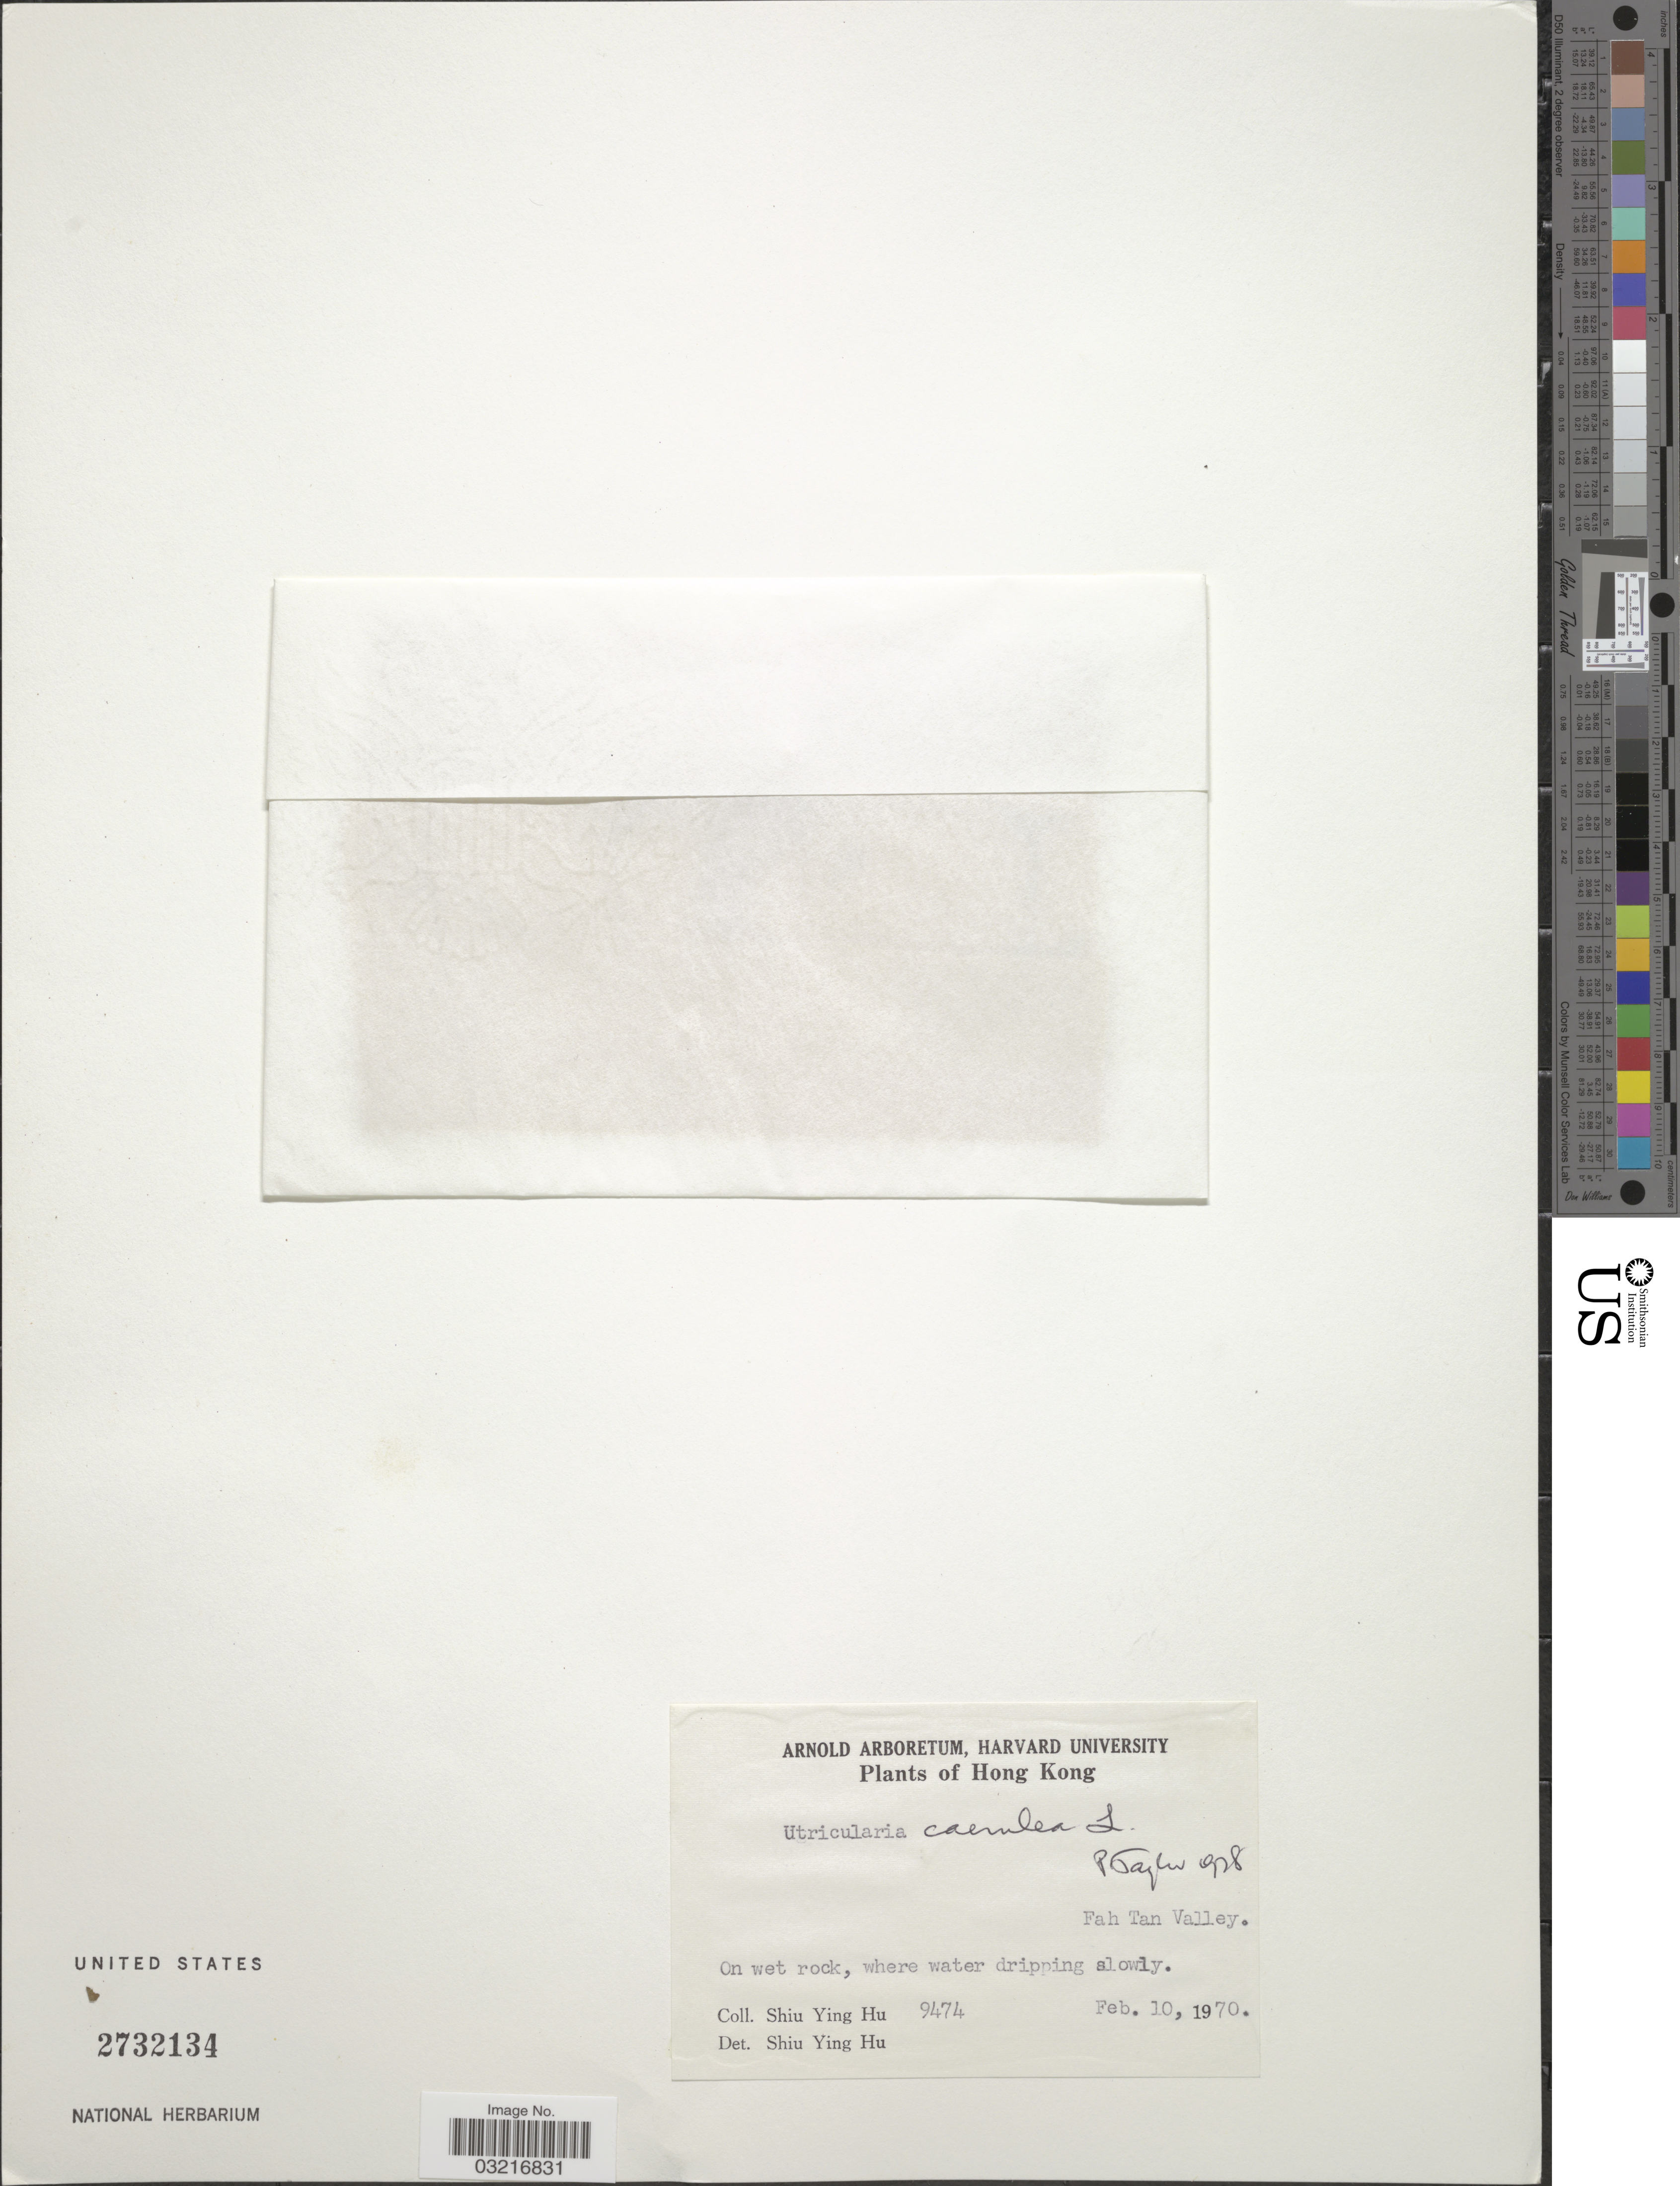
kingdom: Plantae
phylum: Tracheophyta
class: Magnoliopsida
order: Lamiales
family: Lentibulariaceae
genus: Utricularia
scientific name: Utricularia caerulea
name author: L.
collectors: S. Y. Hu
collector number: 9474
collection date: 1970-02-10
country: China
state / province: Hong Kong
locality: Fah Tan Valley.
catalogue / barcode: US 2732134